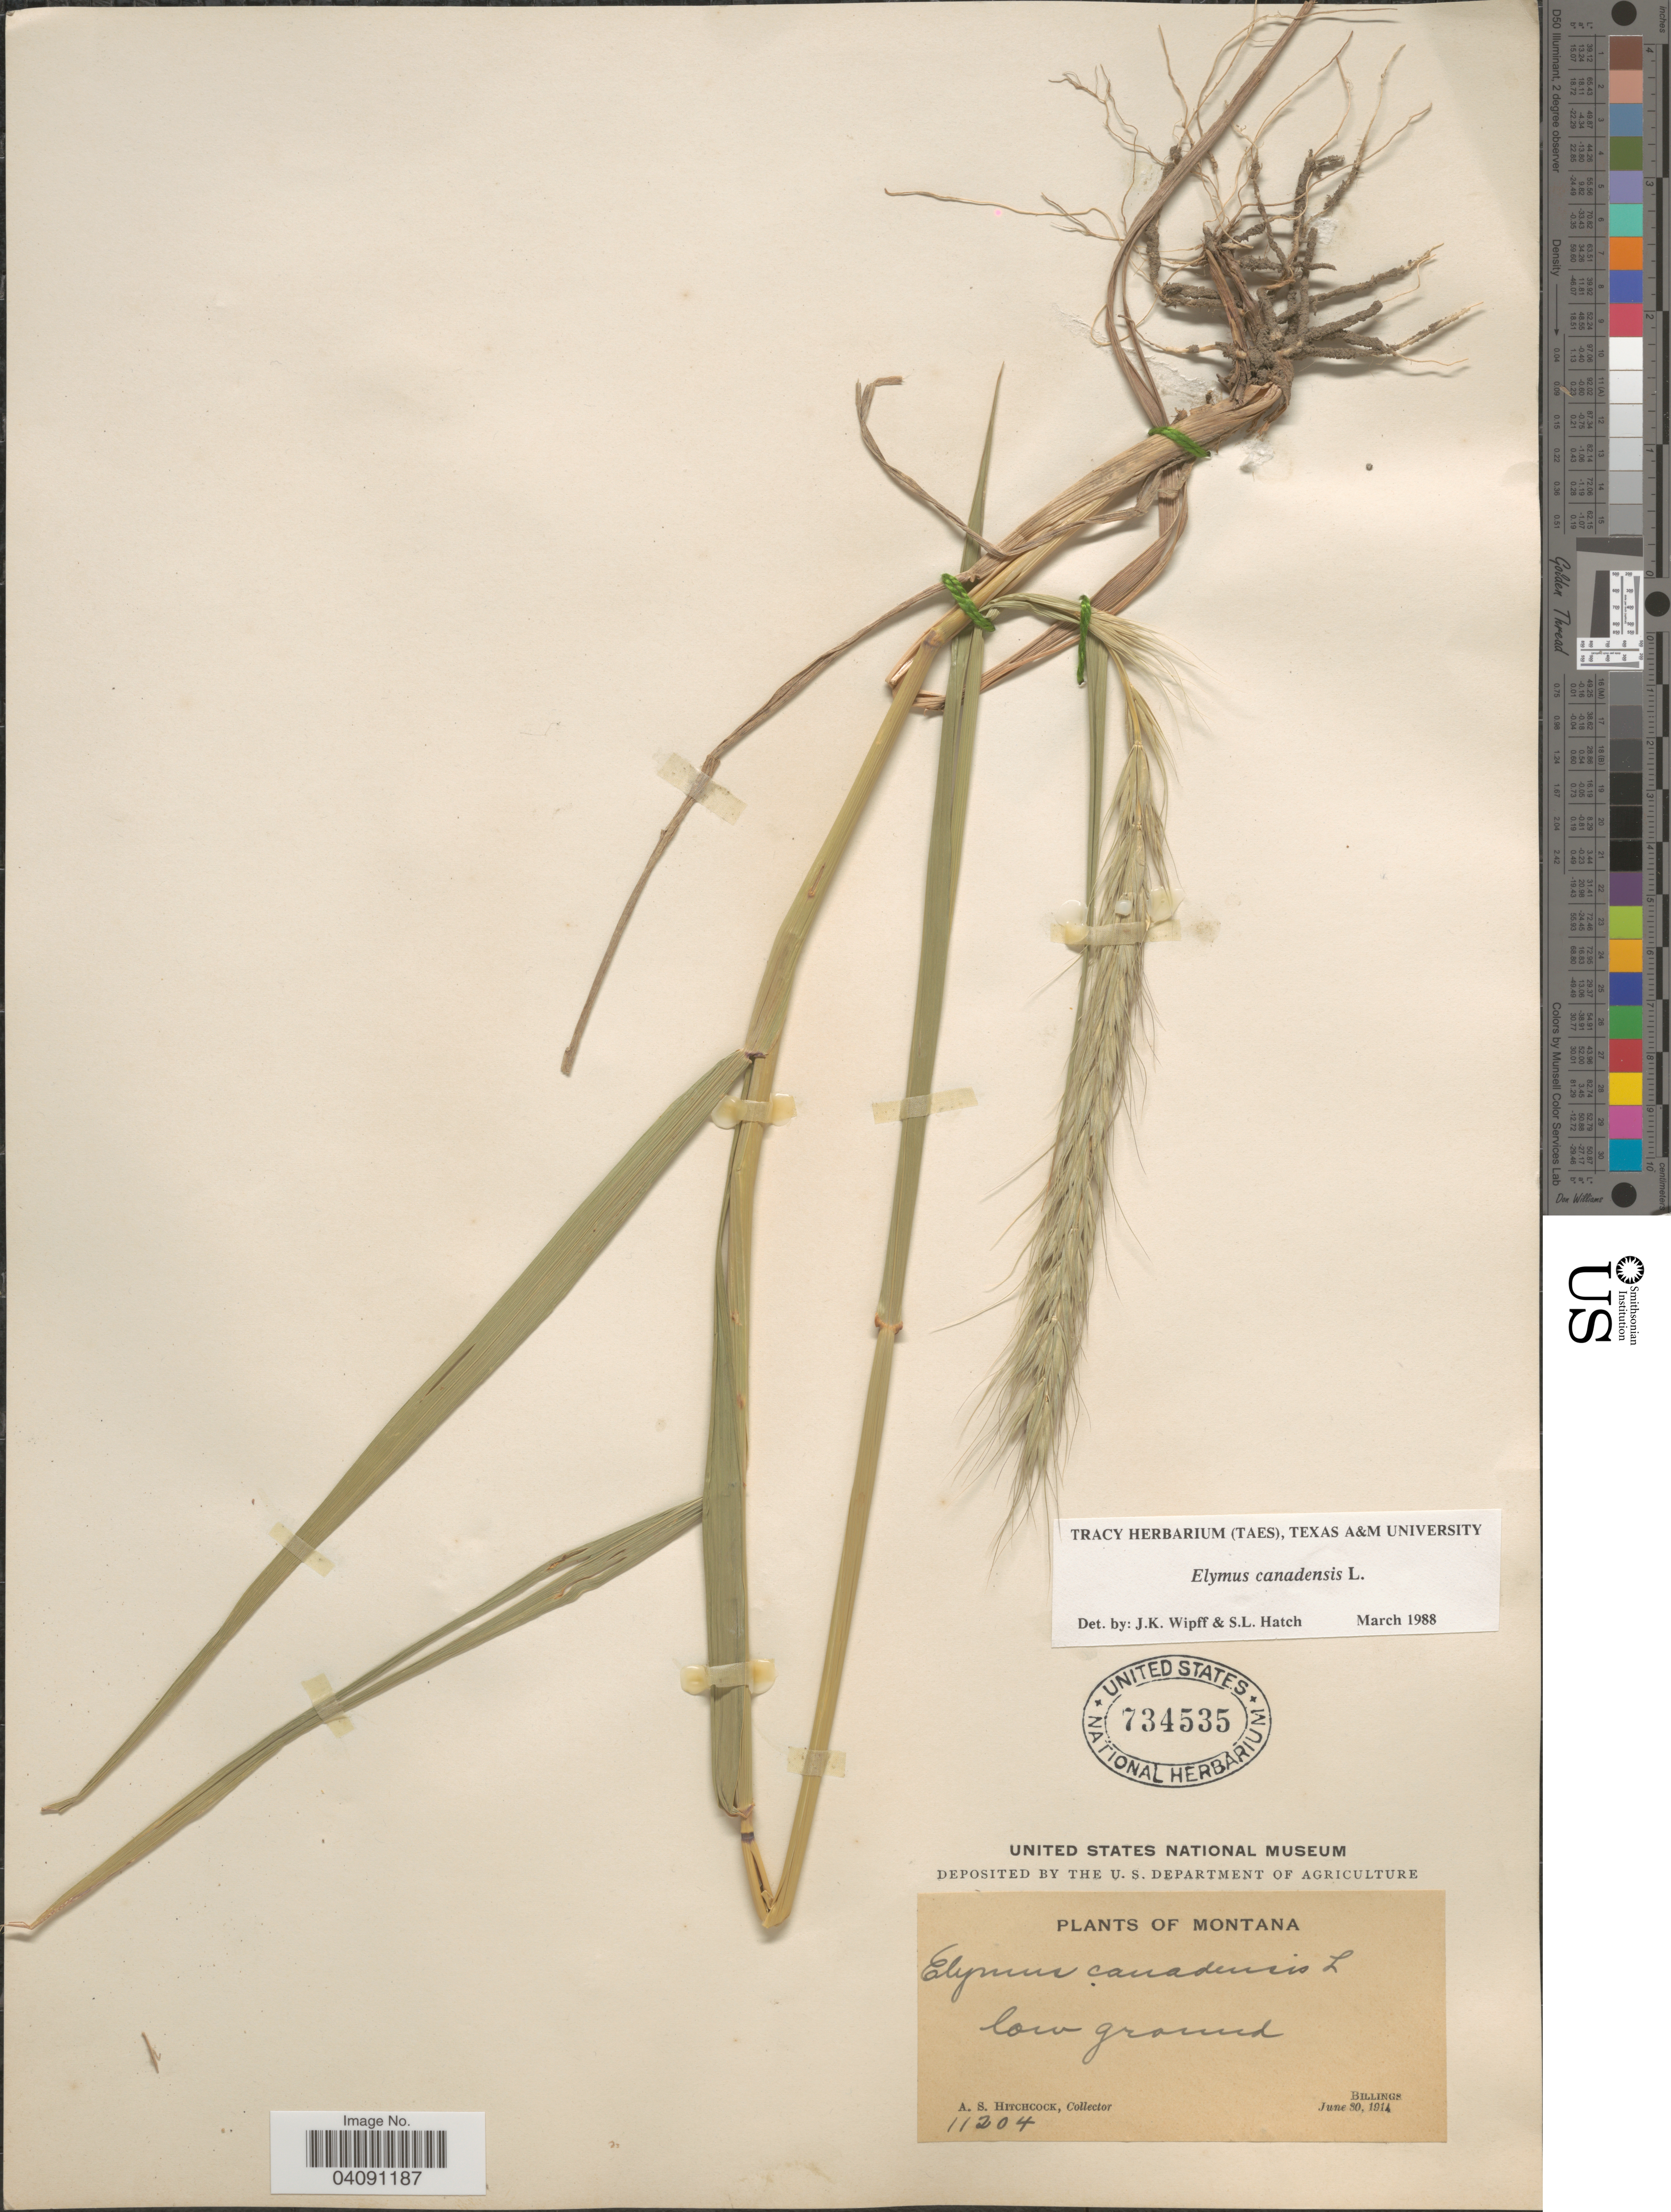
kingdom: Plantae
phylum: Tracheophyta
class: Liliopsida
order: Poales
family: Poaceae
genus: Elymus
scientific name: Elymus canadensis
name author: L.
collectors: A. S. Hitchcock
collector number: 11204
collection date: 1914-06-30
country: United States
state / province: Montana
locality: Billings.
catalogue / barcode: US 734535